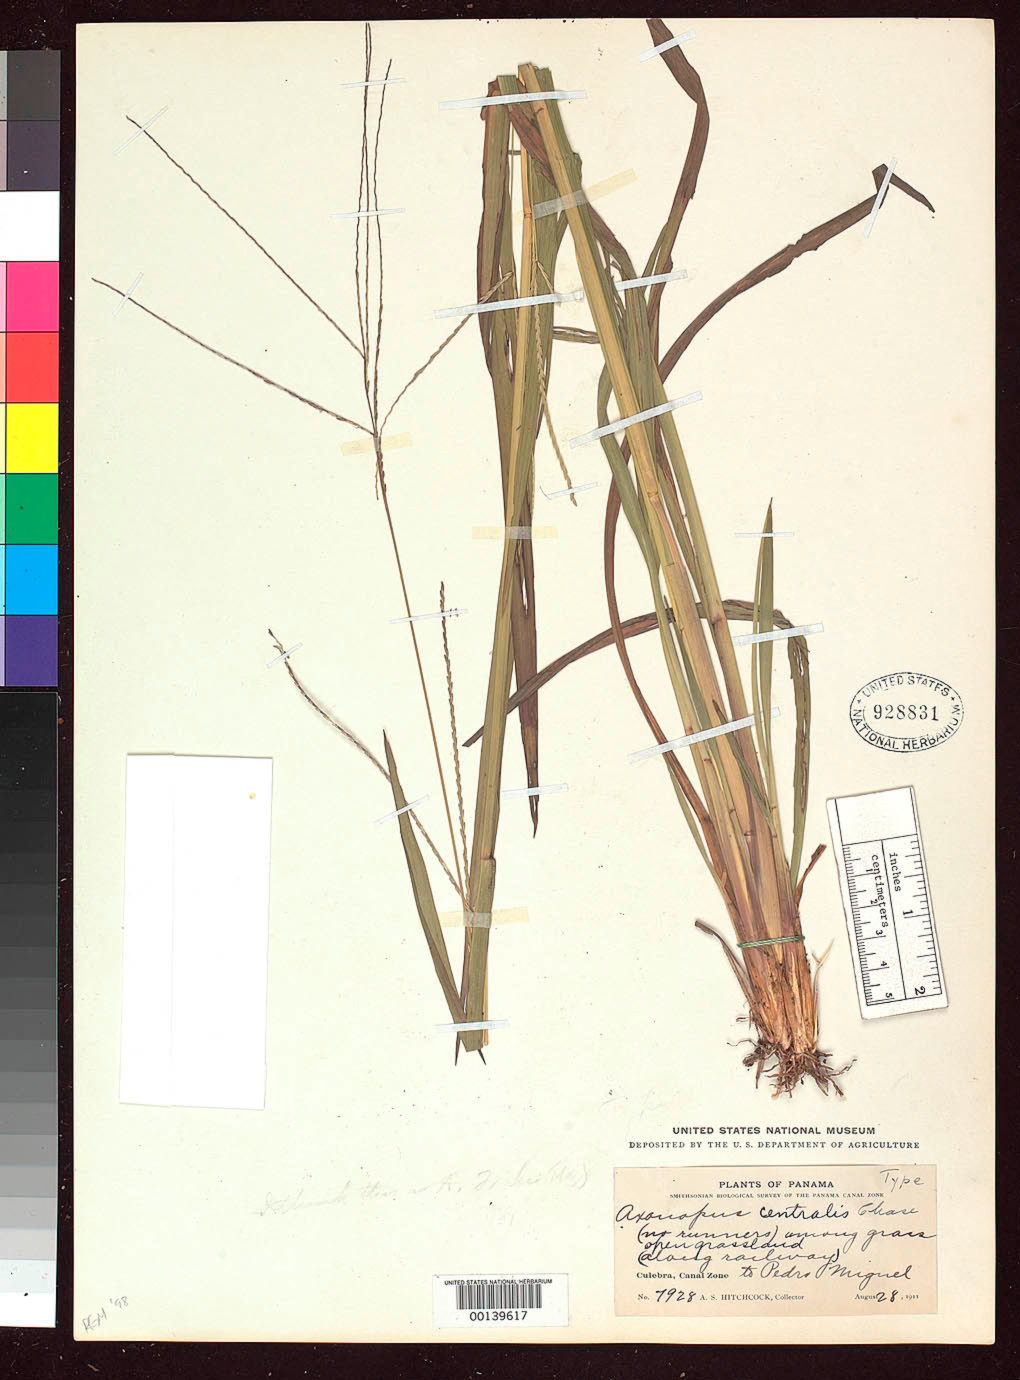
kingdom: Plantae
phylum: Tracheophyta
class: Liliopsida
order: Poales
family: Poaceae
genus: Axonopus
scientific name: Axonopus centralis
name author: Chase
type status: Holotype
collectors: A. S. Hitchcock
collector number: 7928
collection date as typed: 28 Aug 1911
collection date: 1911-08-28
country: Panama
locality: Culebra to Pedro Miguel.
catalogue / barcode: US 928831